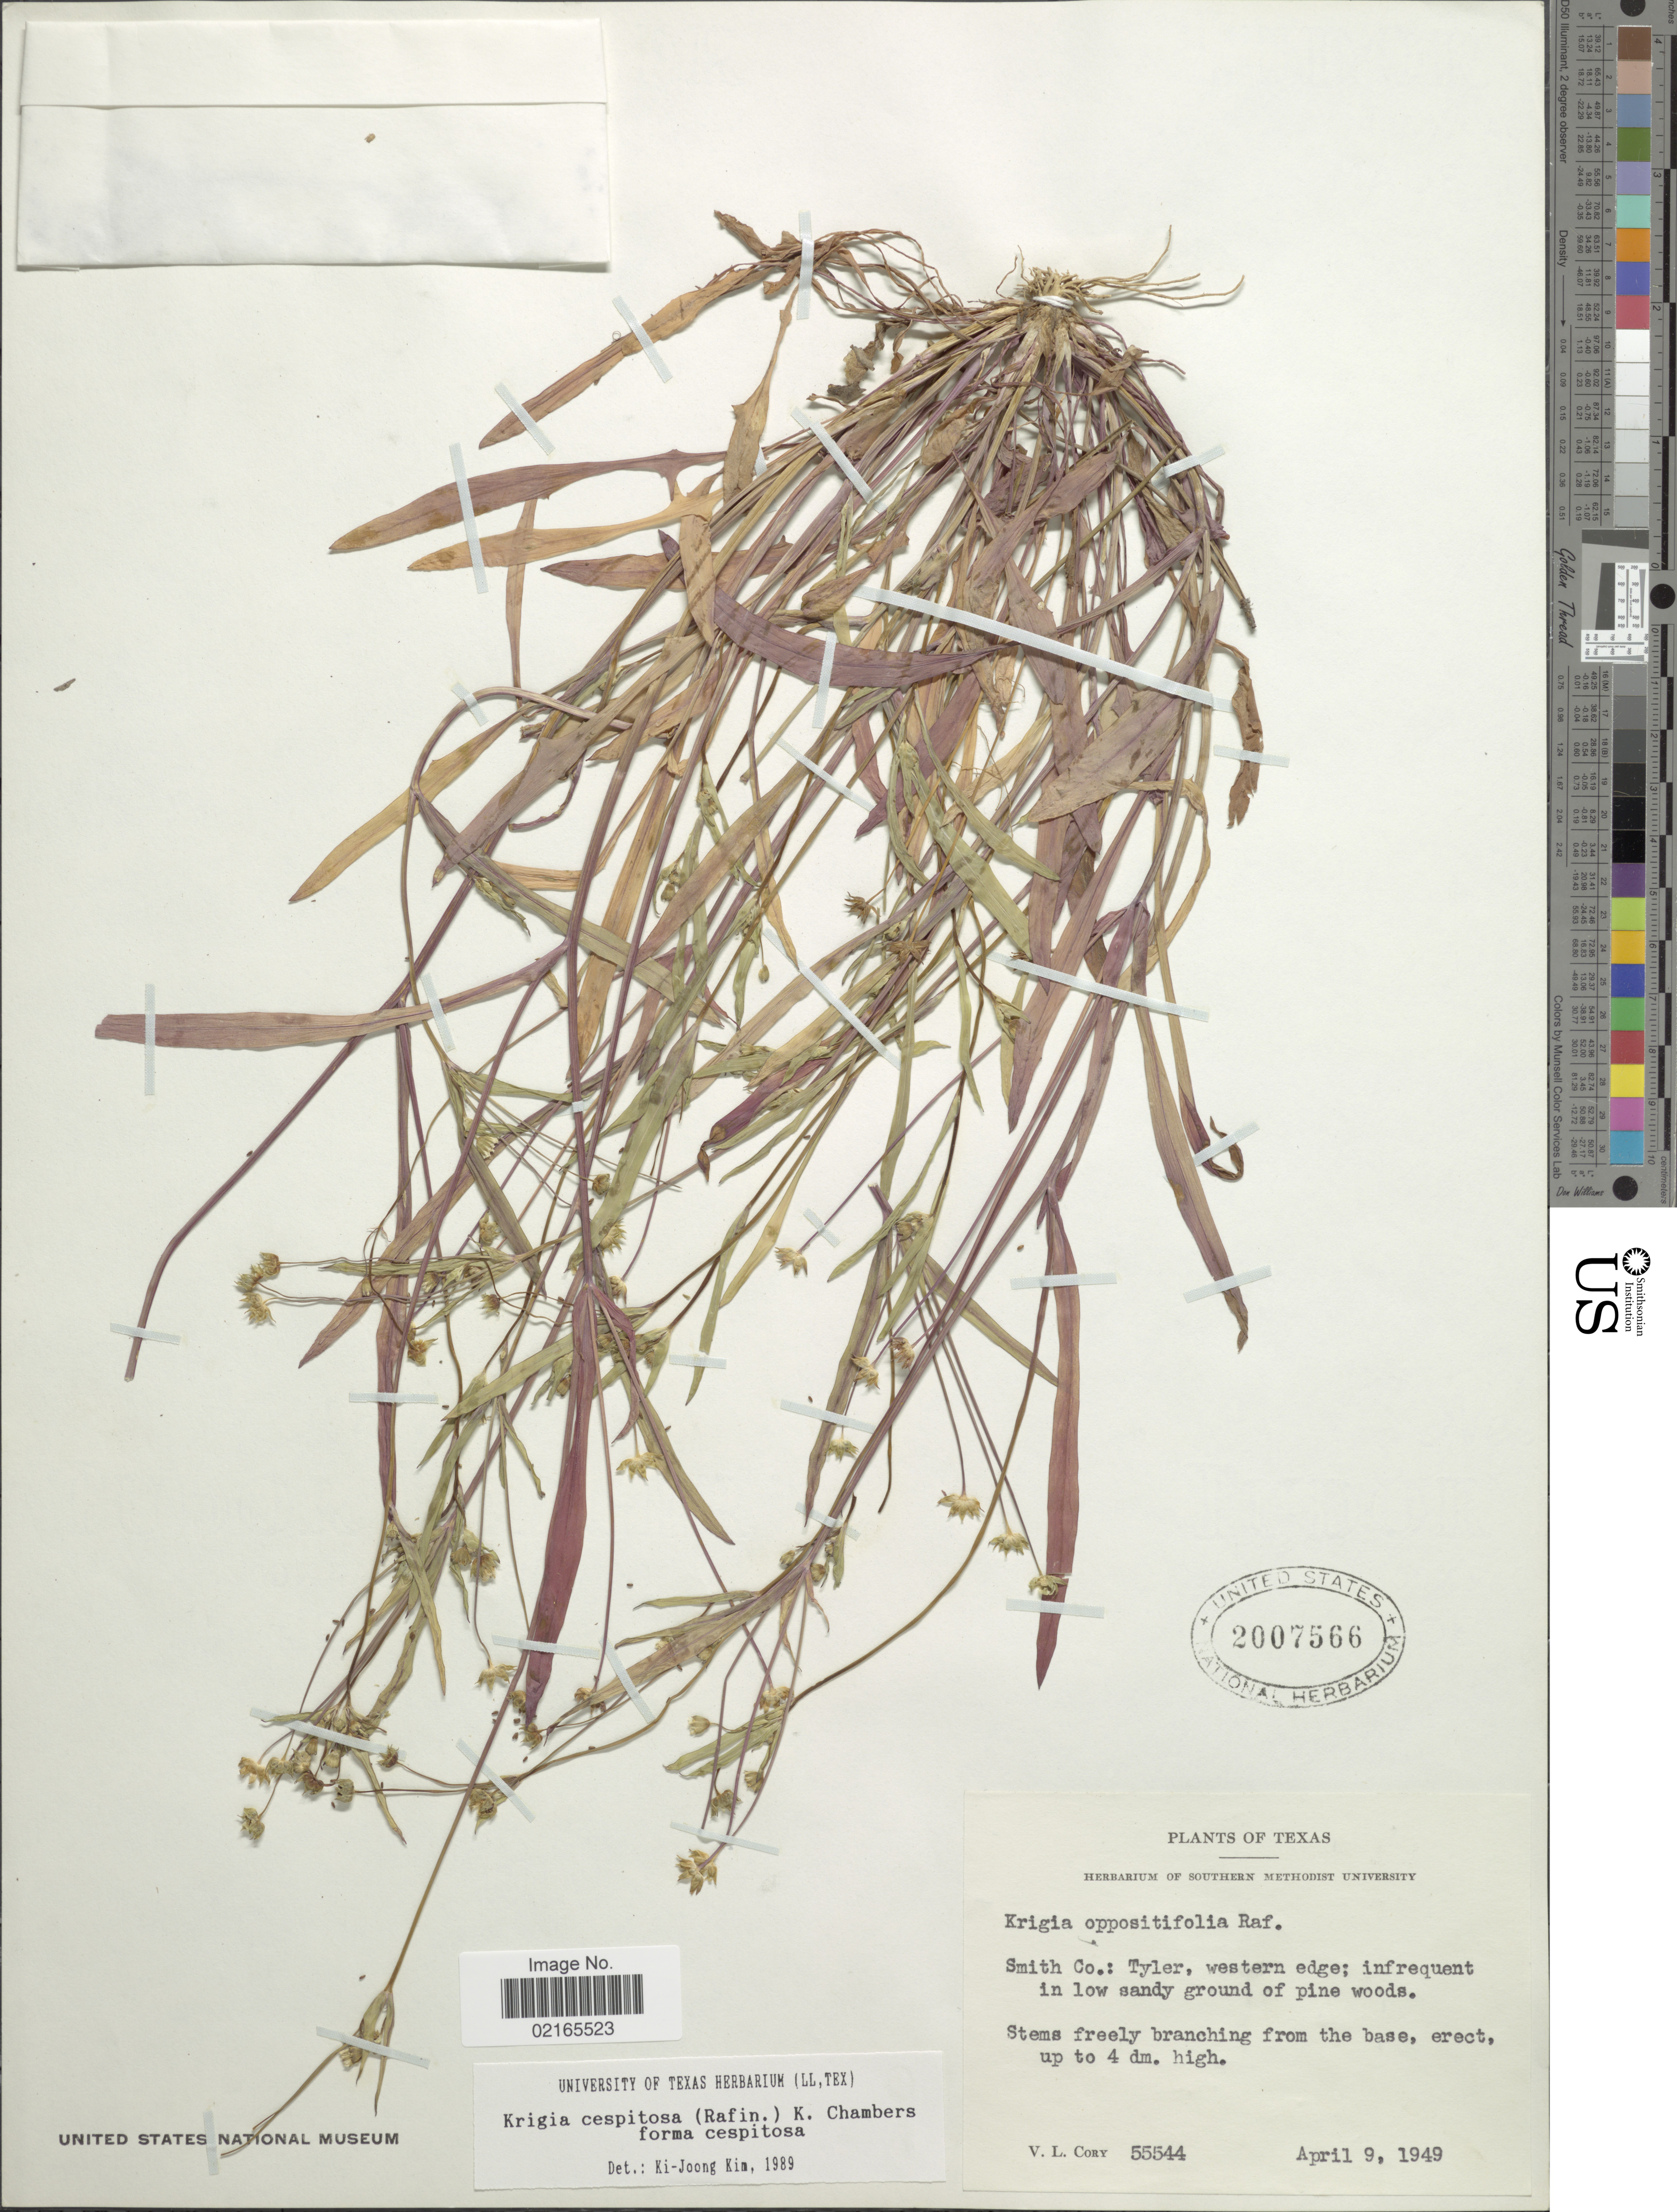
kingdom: Plantae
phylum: Tracheophyta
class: Magnoliopsida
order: Asterales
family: Asteraceae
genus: Krigia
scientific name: Krigia cespitosa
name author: (Raf.) K.L. Chambers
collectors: V. Cory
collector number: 55544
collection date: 1949-04-09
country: United States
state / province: Texas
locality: Smith Co.: Tyler, western edge; infrequent in low sandy ground of pine woods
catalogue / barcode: US 2007566